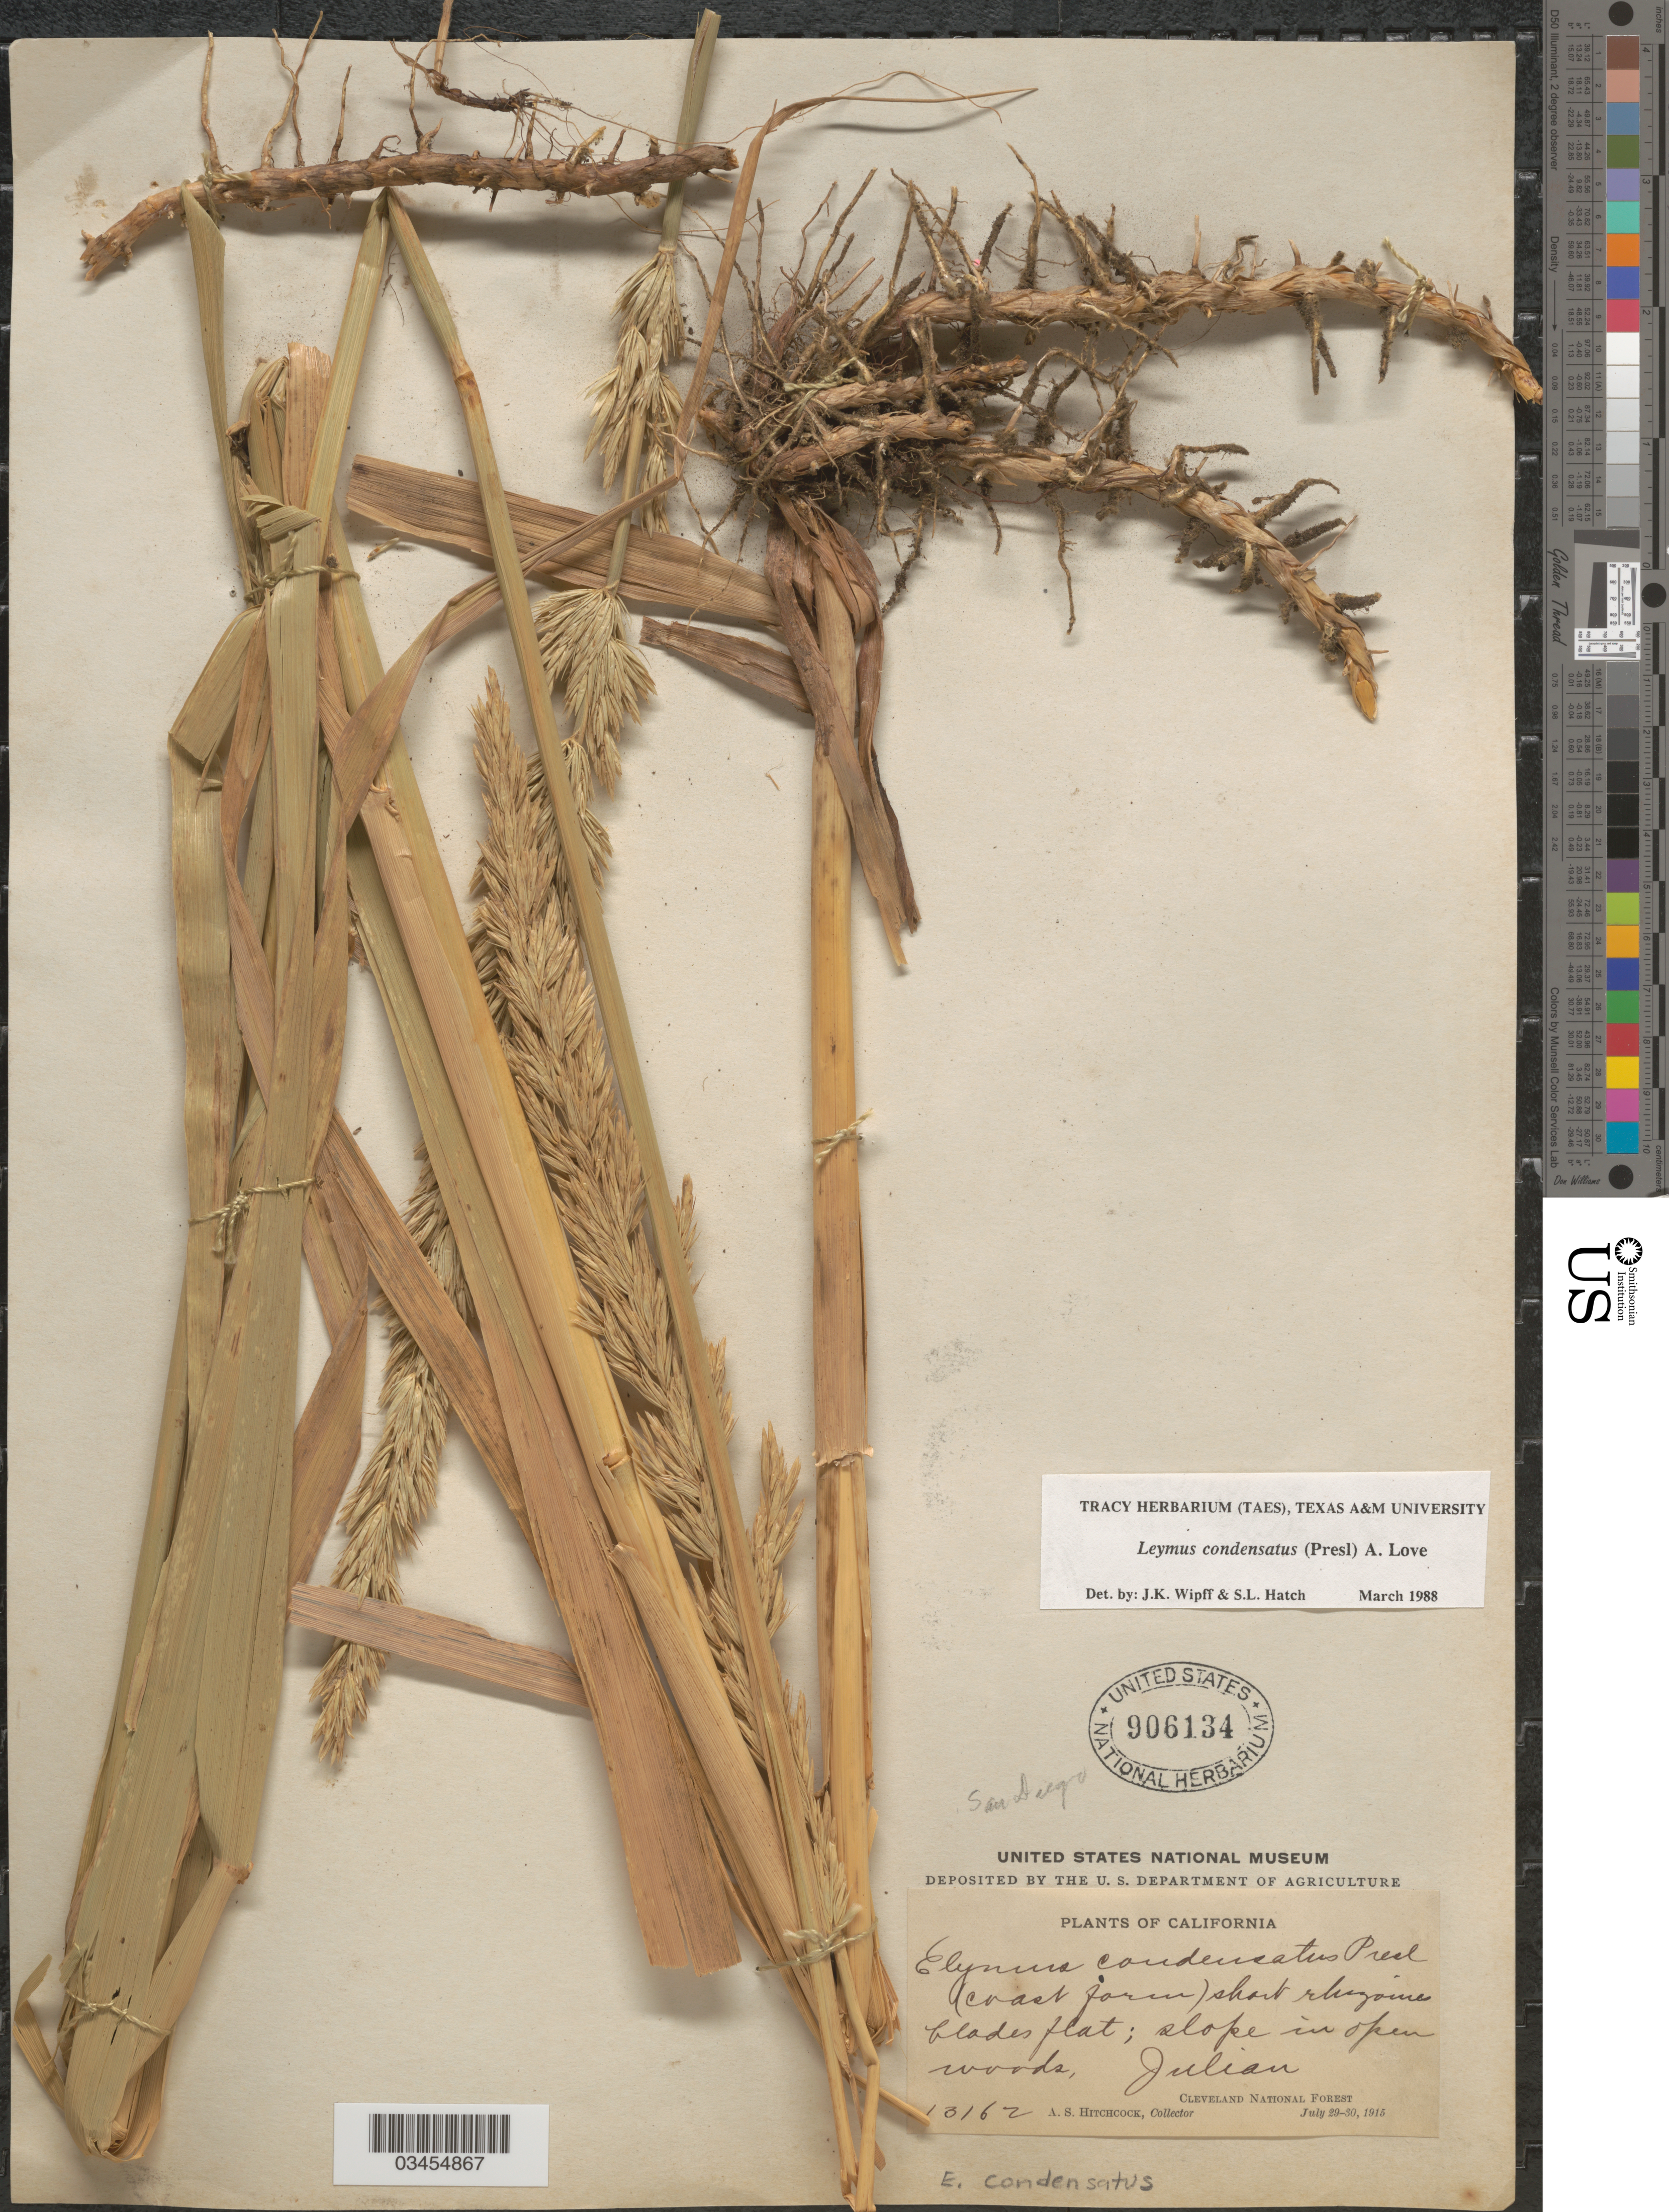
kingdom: Plantae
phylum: Tracheophyta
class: Liliopsida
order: Poales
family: Poaceae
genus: Leymus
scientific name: Leymus condensatus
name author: (J. Presl) Á. Löve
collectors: A. S. Hitchcock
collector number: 13162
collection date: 1915-07-29/1915-07-30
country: United States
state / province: California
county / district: San Diego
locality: Slope in open woods, Julian. Cleveland National Forest. San Diego.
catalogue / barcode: US 906134